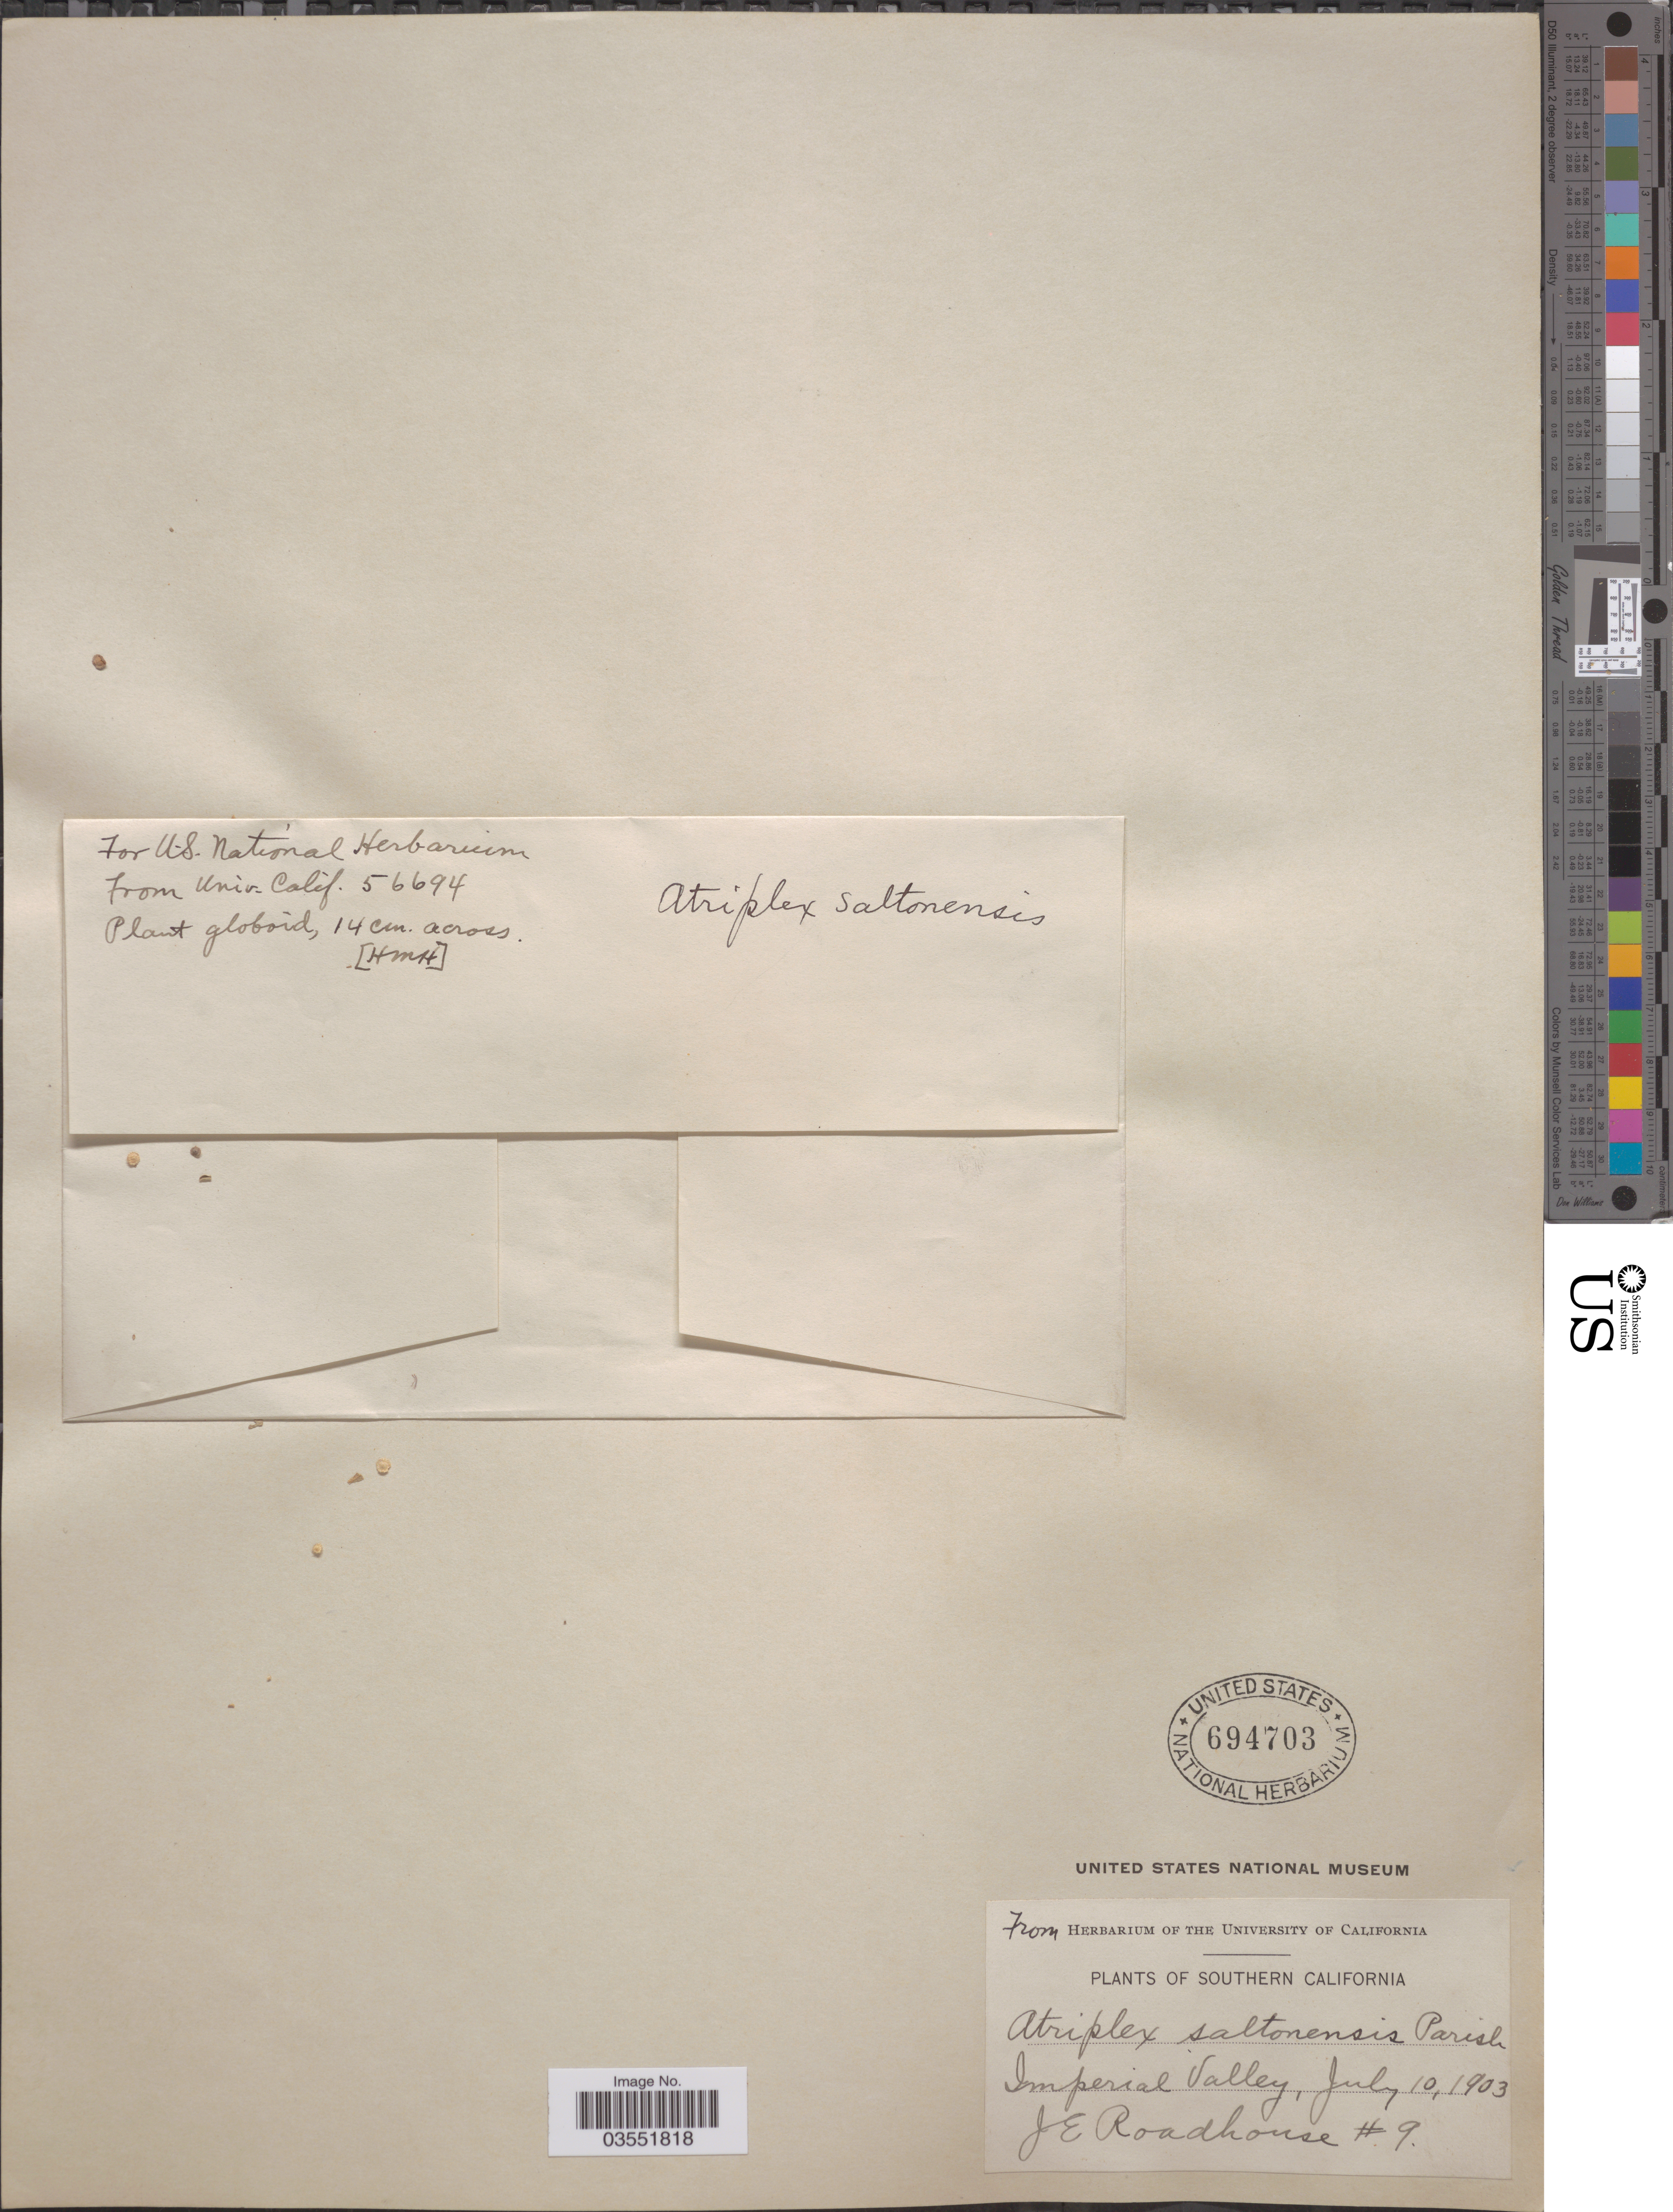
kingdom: Plantae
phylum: Tracheophyta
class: Magnoliopsida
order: Caryophyllales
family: Amaranthaceae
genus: Atriplex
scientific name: Atriplex fasciculata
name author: S. Watson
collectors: J. Roadhouse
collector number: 9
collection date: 1903-07-10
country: United States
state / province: California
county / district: Imperial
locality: Southern California. Imperial Valley.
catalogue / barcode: US 694703